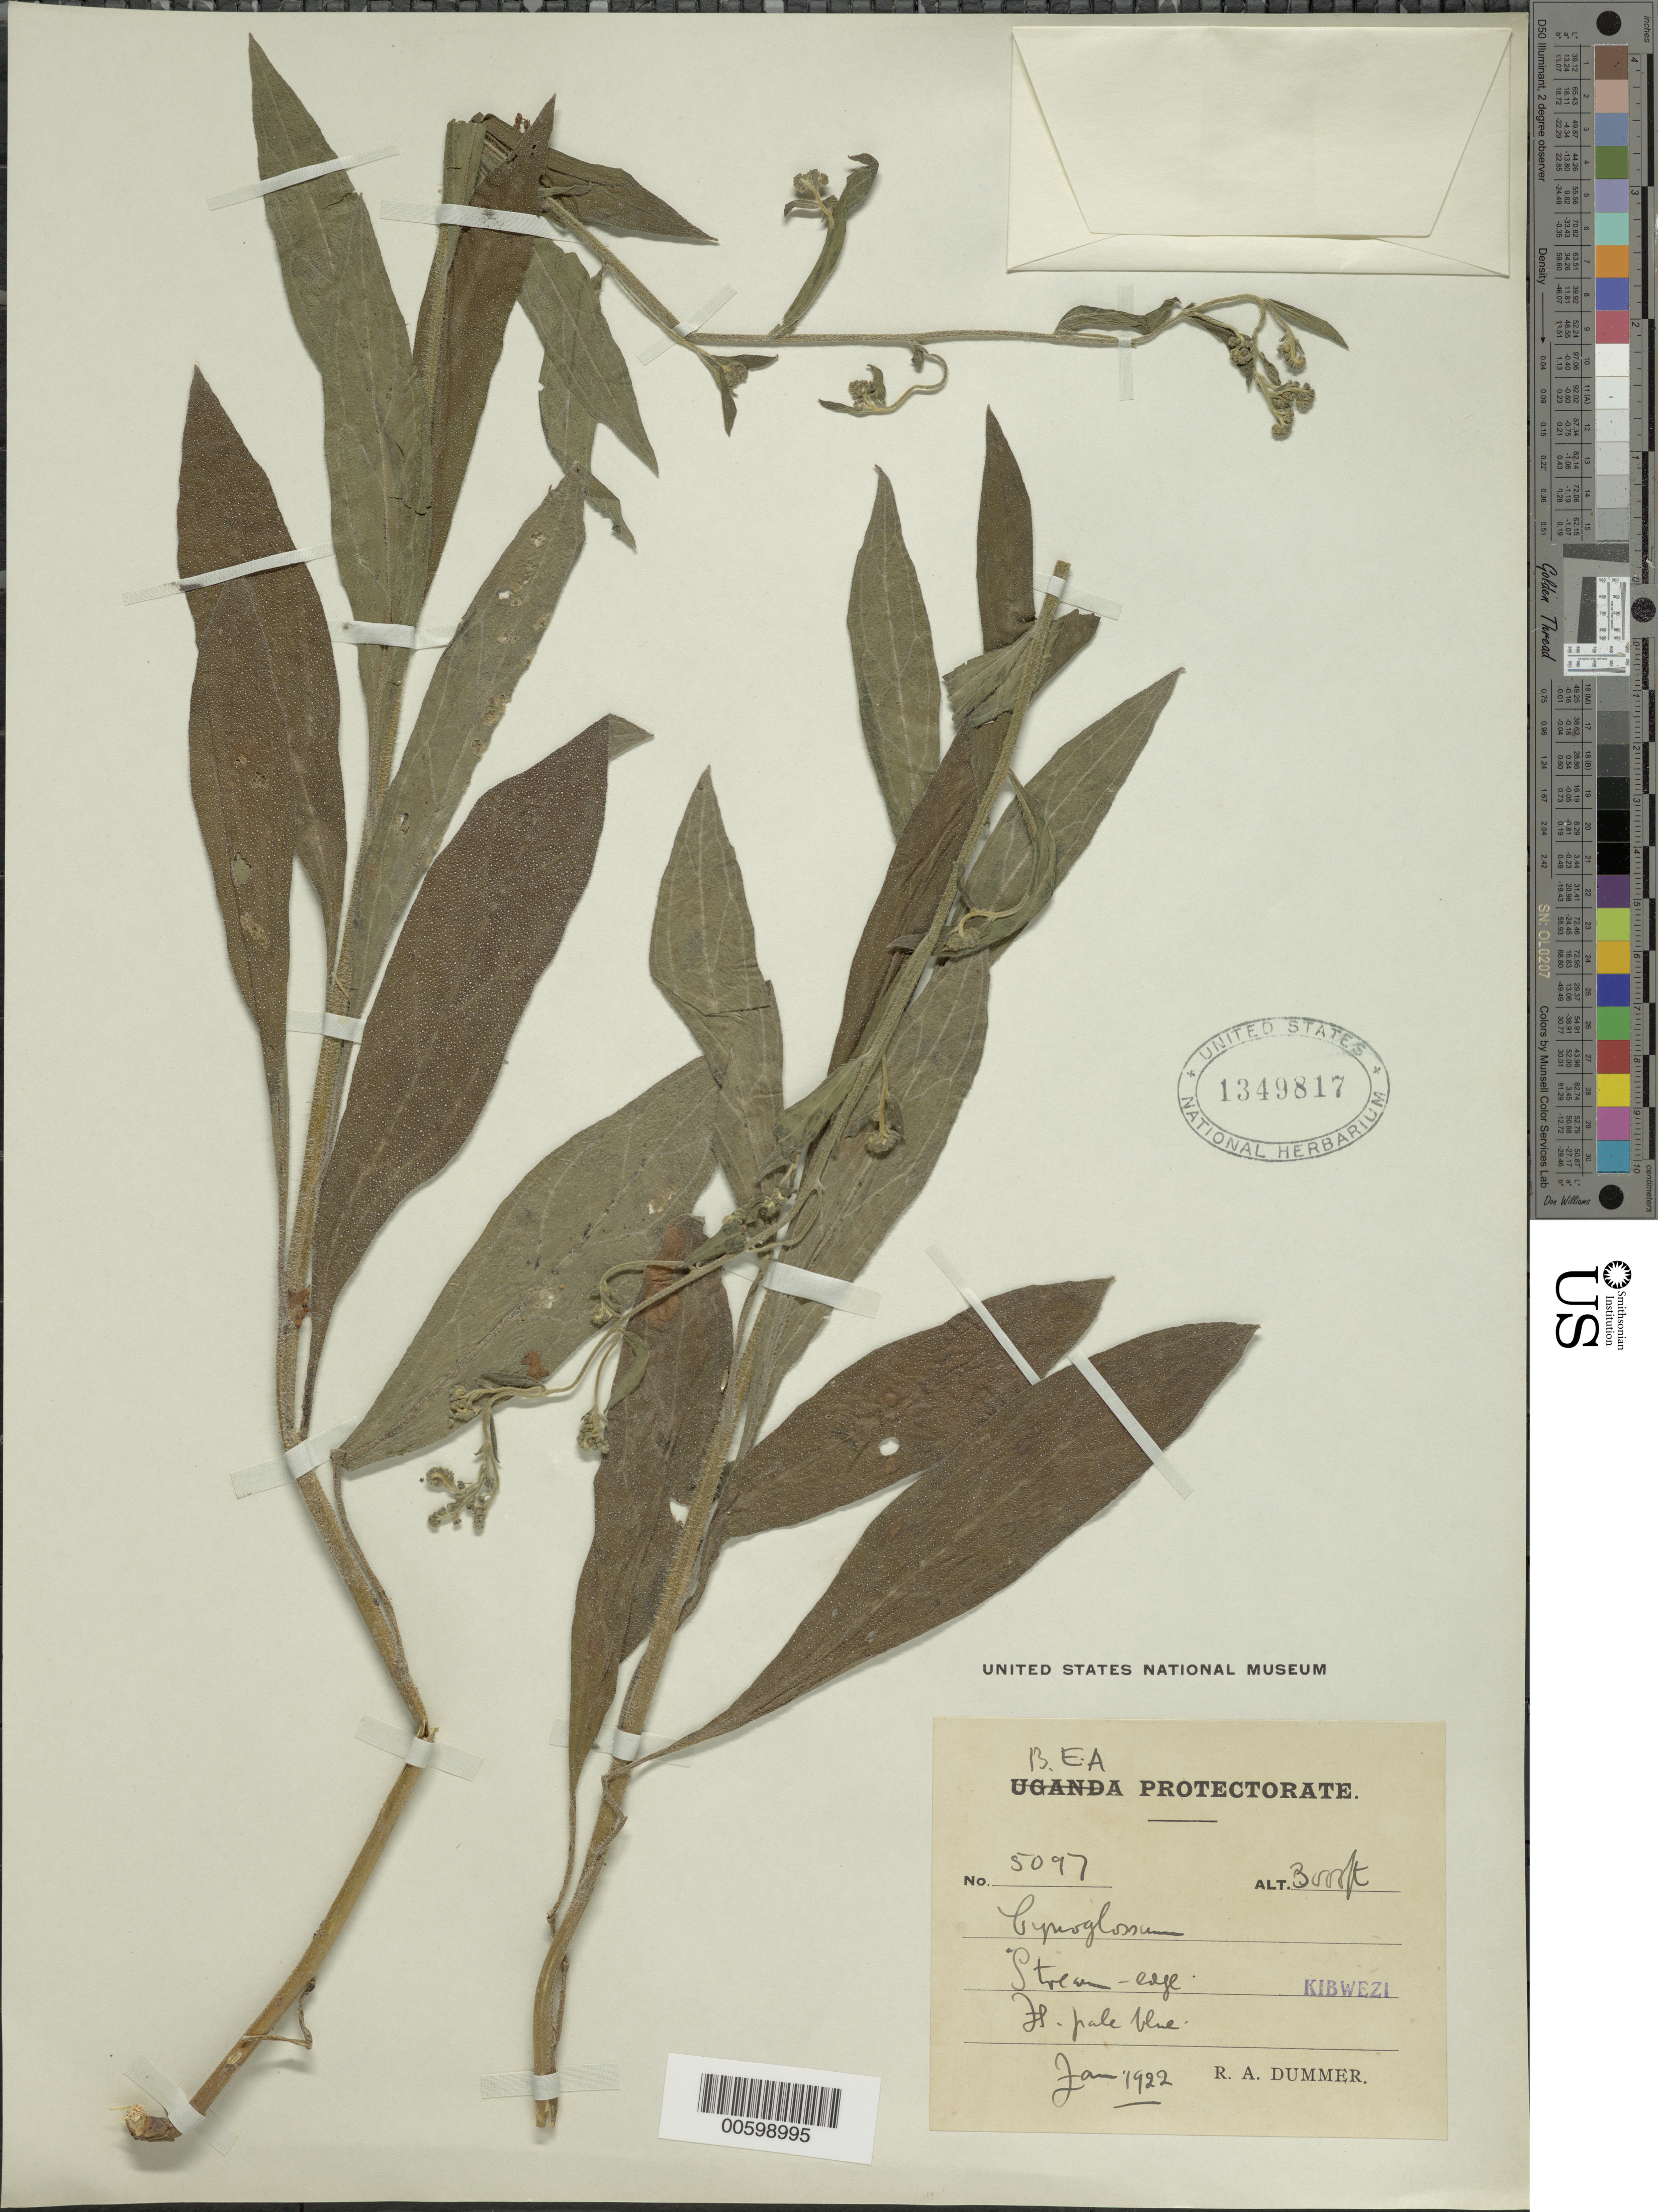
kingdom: Plantae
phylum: Tracheophyta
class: Magnoliopsida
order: Boraginales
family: Boraginaceae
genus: Cynoglossum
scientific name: Cynoglossum sp.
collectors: R. Dümmer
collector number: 5097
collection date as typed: Jan 1922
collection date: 1922-01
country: Kenya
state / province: Kitui / Makueni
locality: Kibwezi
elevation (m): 914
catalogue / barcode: US 1349817